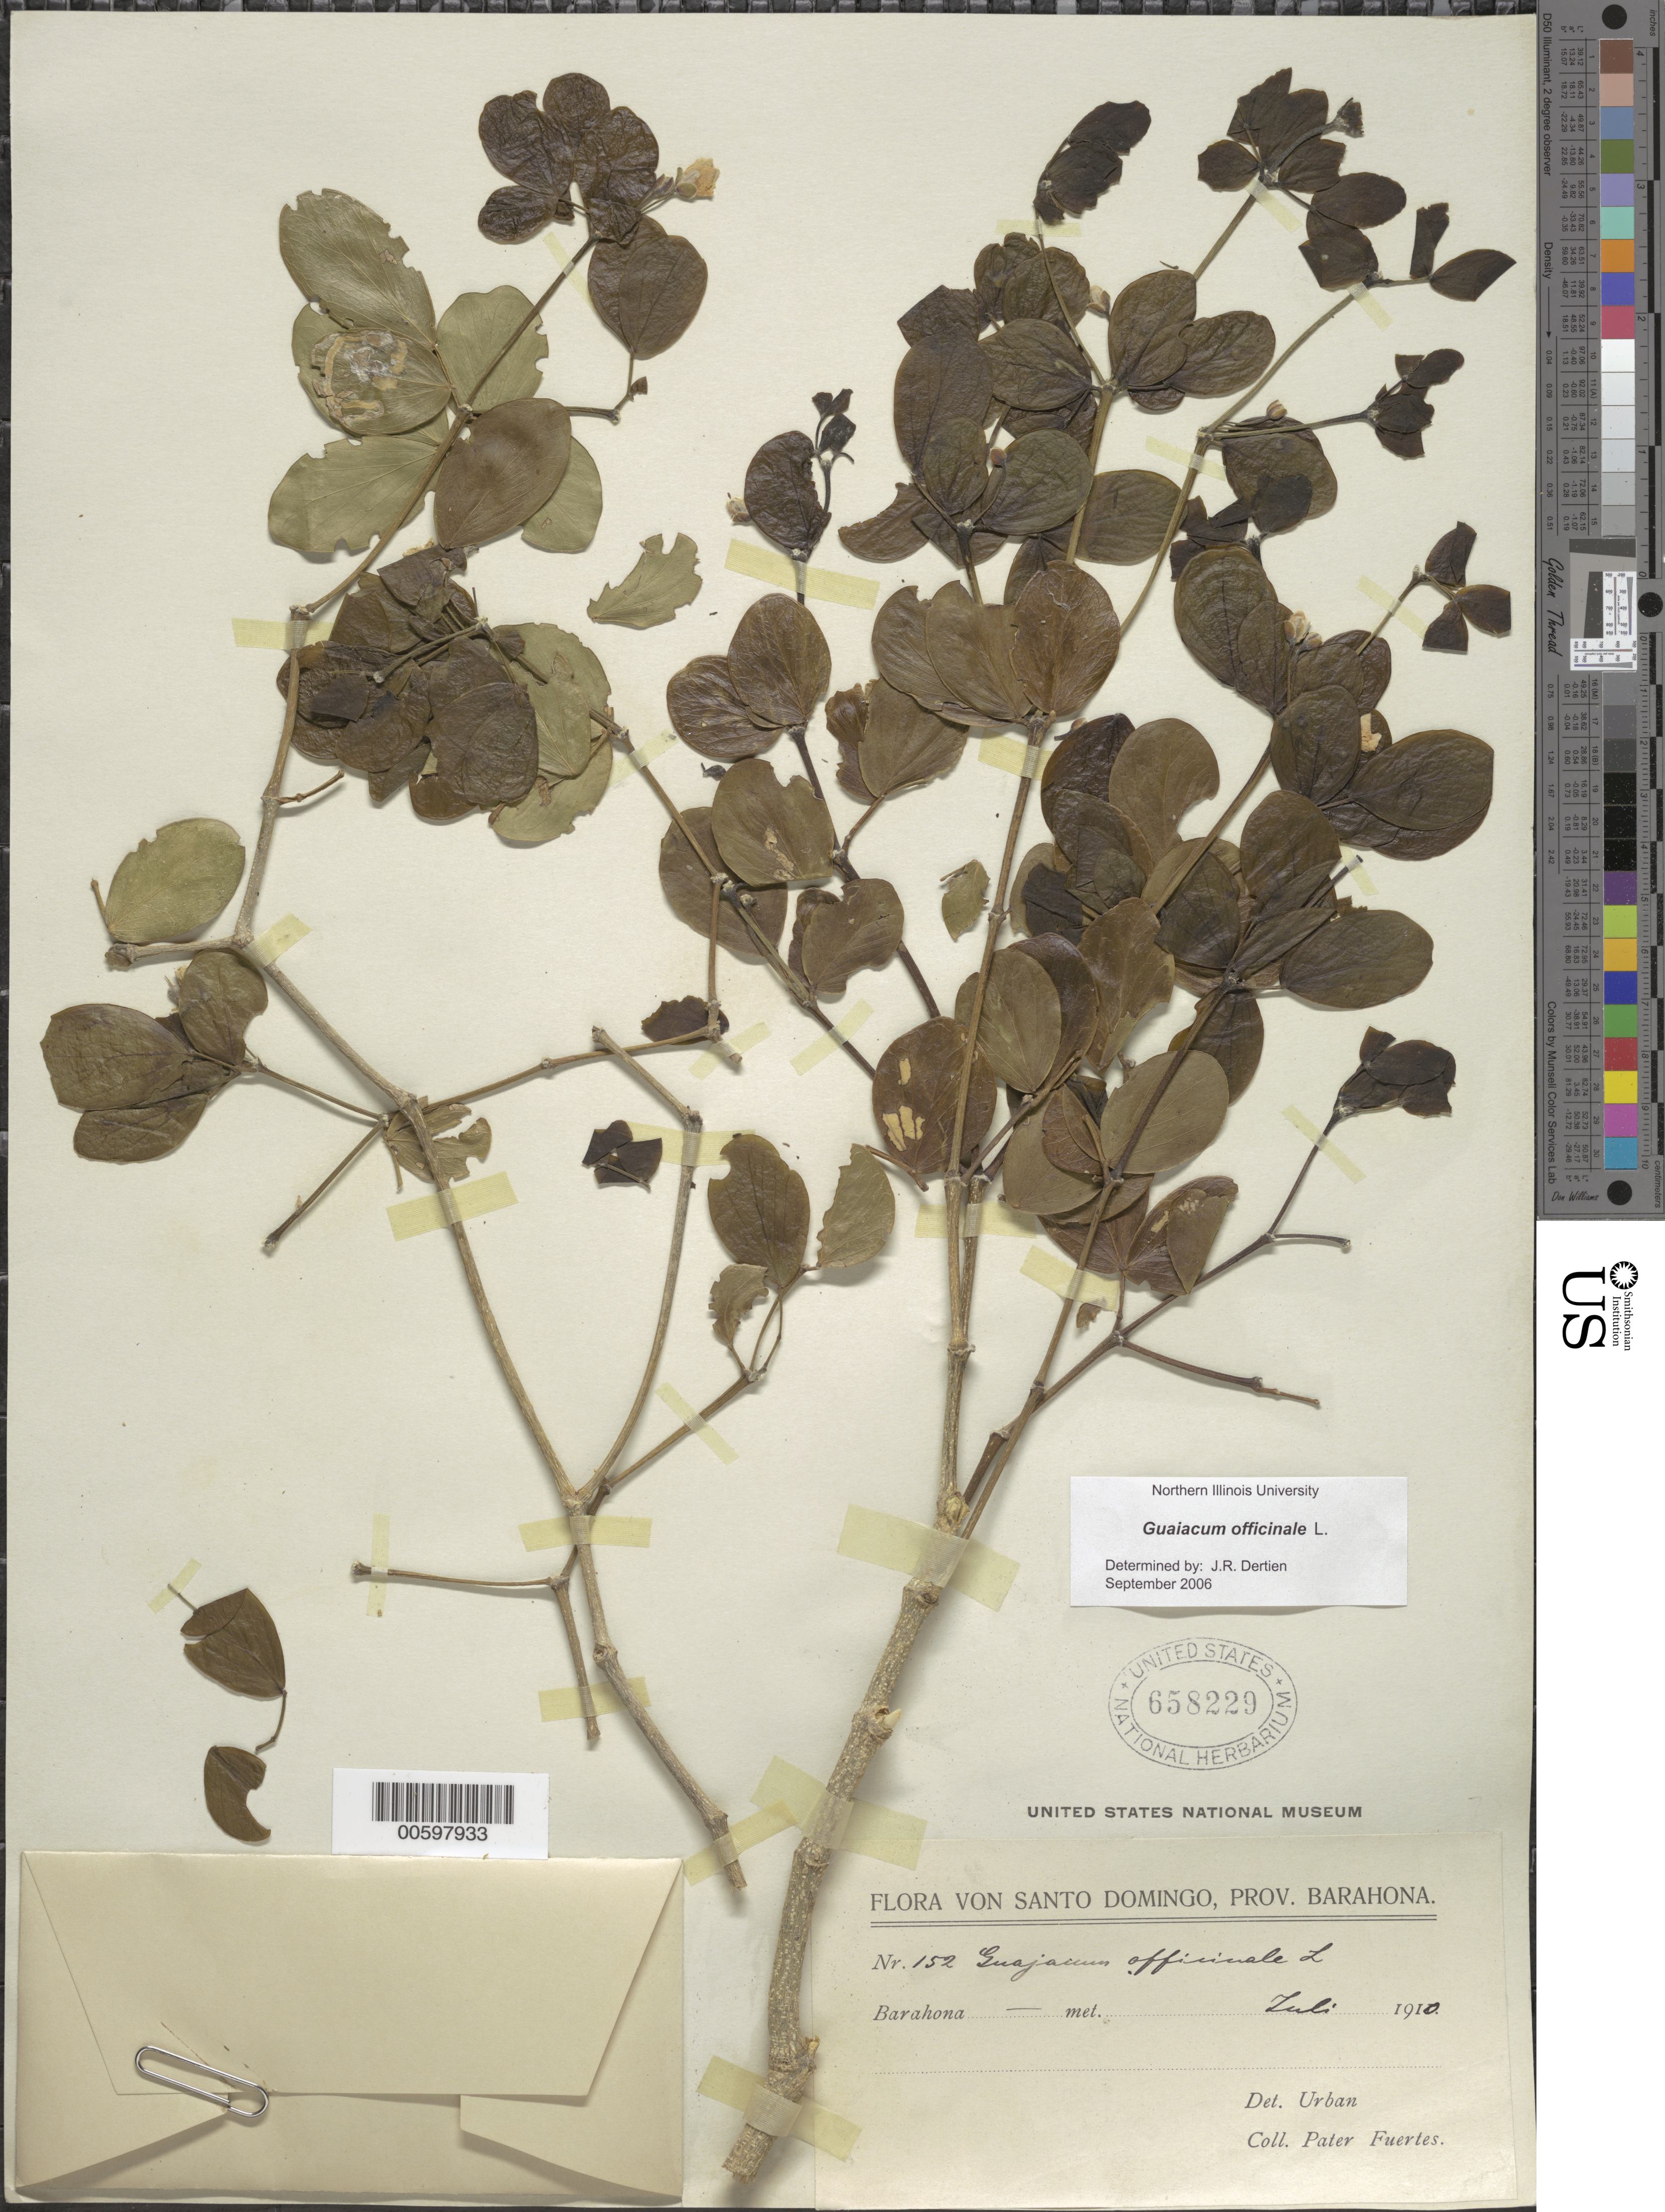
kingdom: Plantae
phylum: Tracheophyta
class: Magnoliopsida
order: Zygophyllales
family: Zygophyllaceae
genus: Guaiacum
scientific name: Guaiacum officinale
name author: L.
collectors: M. D. Fuertes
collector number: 152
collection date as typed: Jul 1910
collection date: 1910-07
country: Dominican Republic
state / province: Barahona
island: Hispaniola Island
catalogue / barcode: US 658229